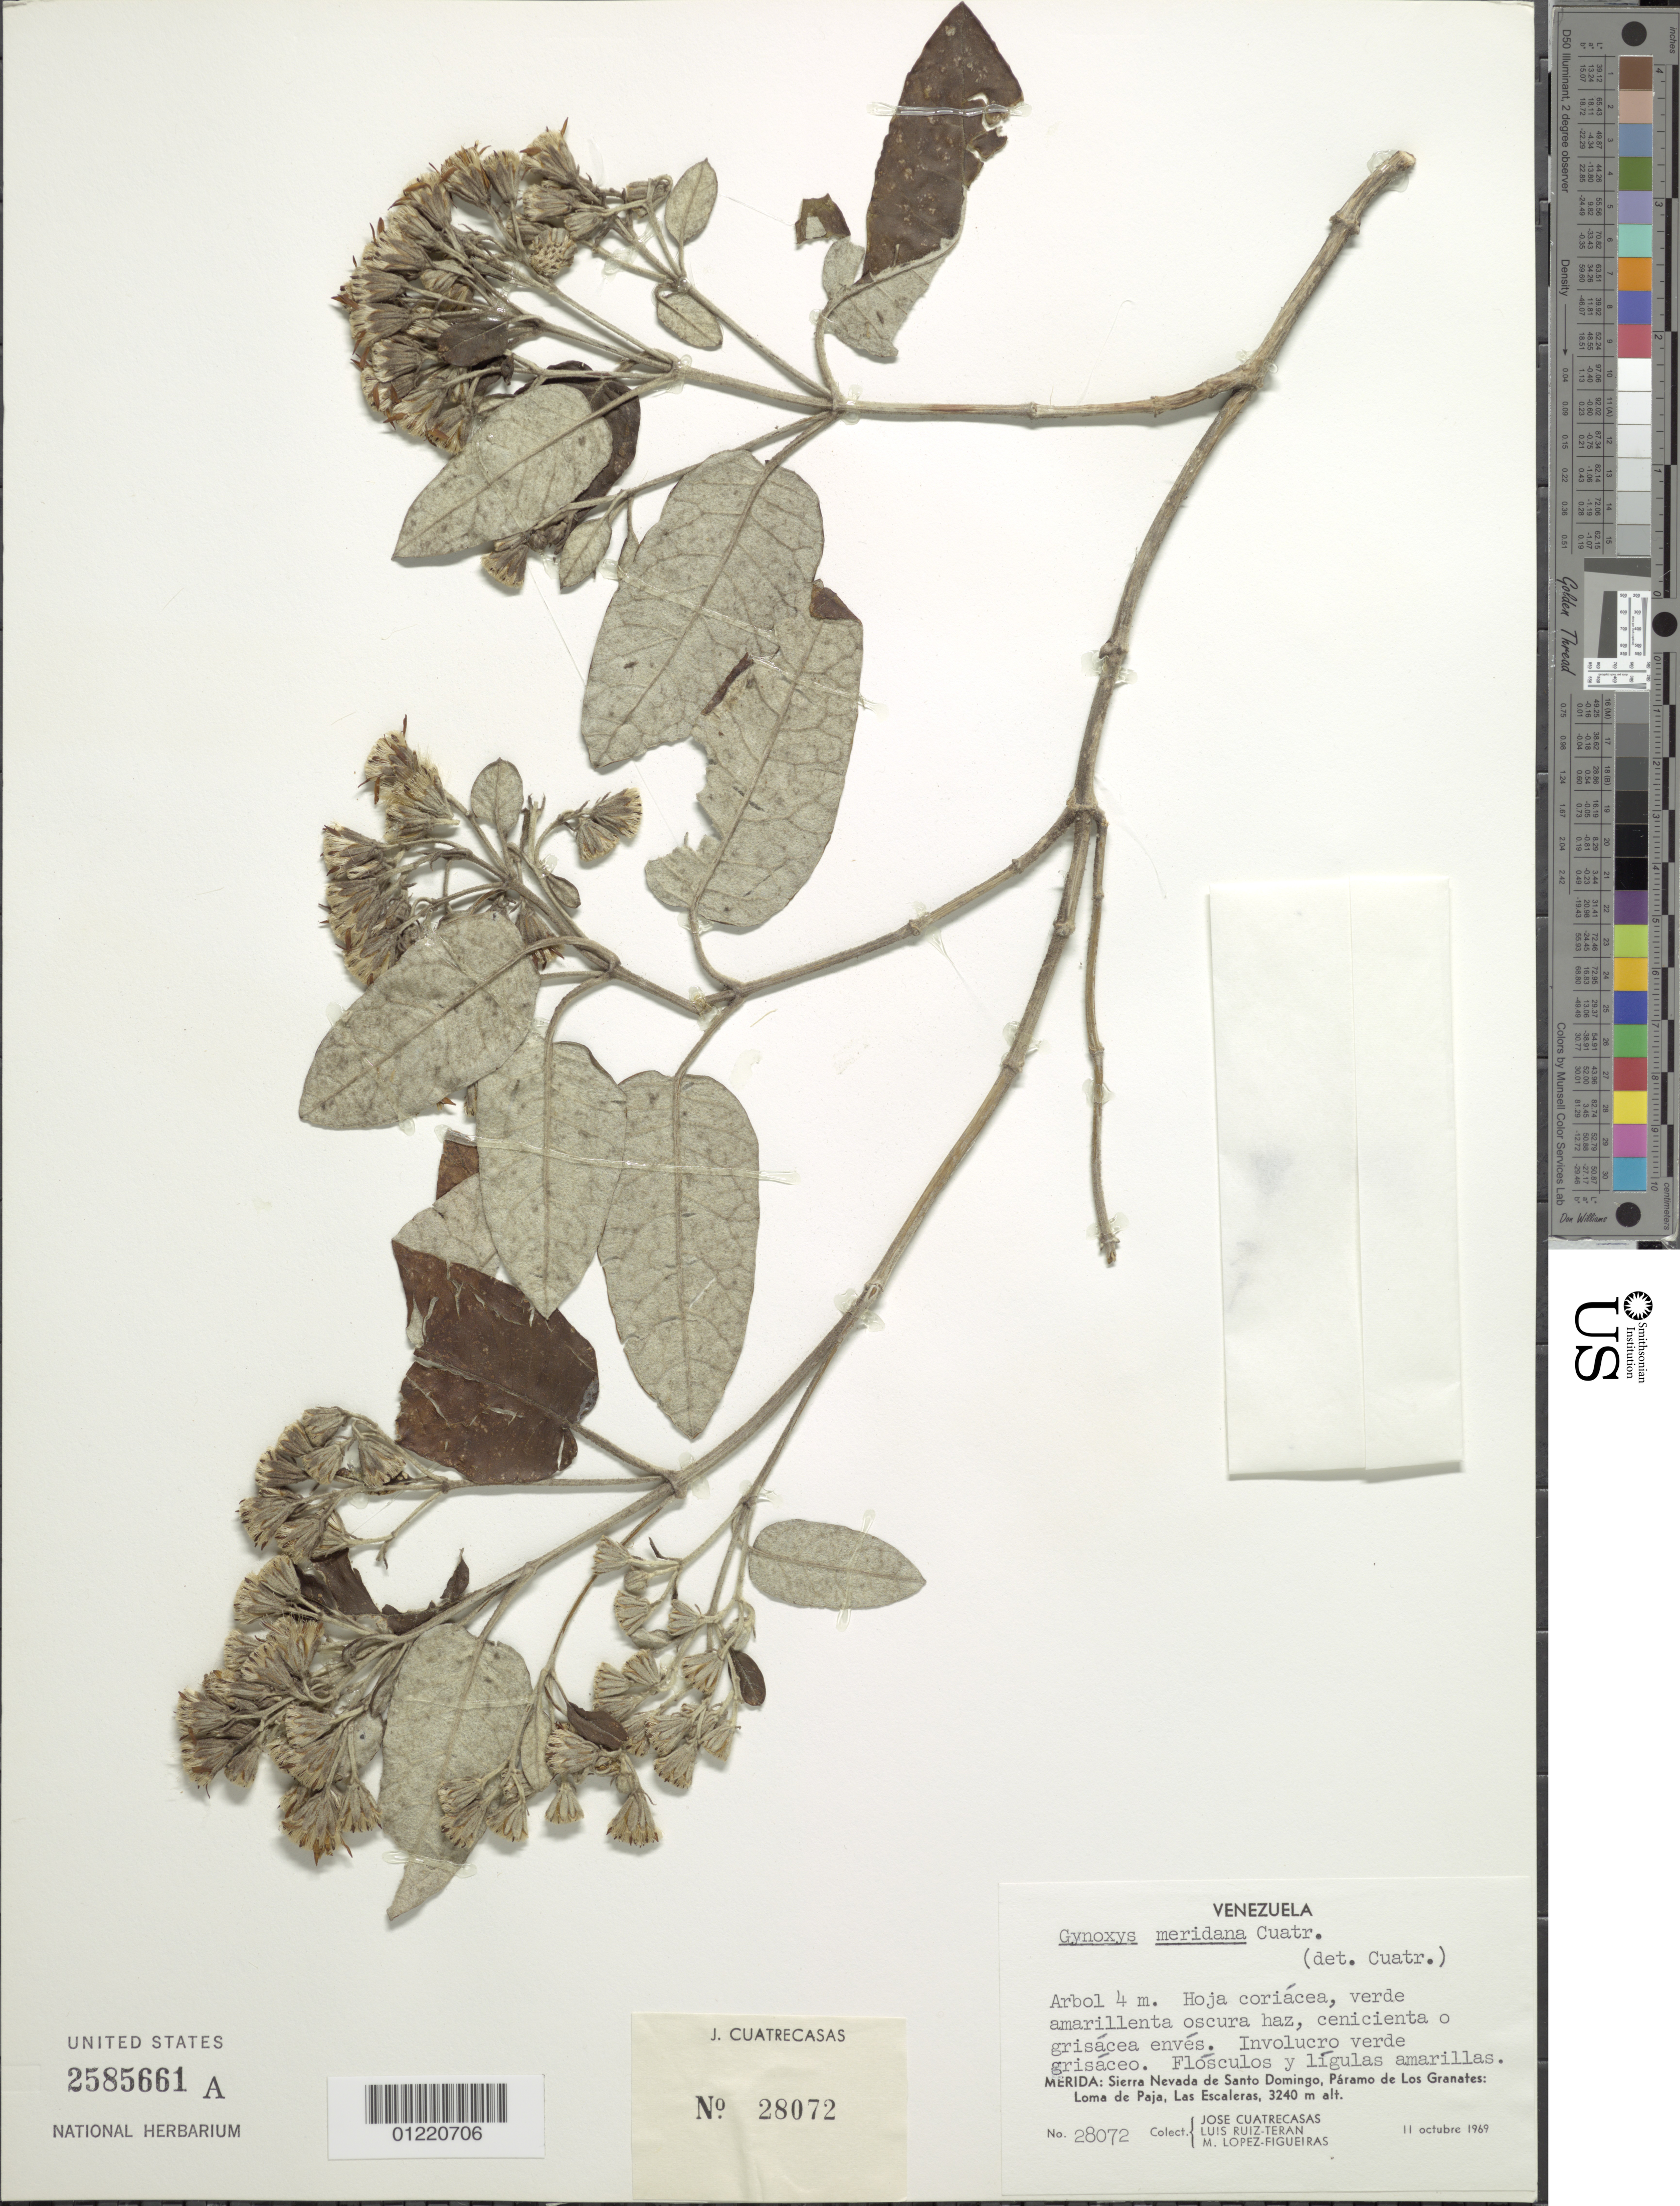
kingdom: Plantae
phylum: Tracheophyta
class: Magnoliopsida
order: Asterales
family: Asteraceae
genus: Gynoxys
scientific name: Gynoxys meridana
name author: Cuatrec.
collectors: J. Cuatrecasas, L. E. Ruíz-Terán & M. López Figueiras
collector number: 28072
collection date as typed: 11 Oct 1969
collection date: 1969-10-11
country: Venezuela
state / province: Mérida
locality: Sierra Nevada de Santo Domingo, Páramo de Los Granates, Loma de Paja, Las Escaleras.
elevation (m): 3240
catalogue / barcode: US 2585661A